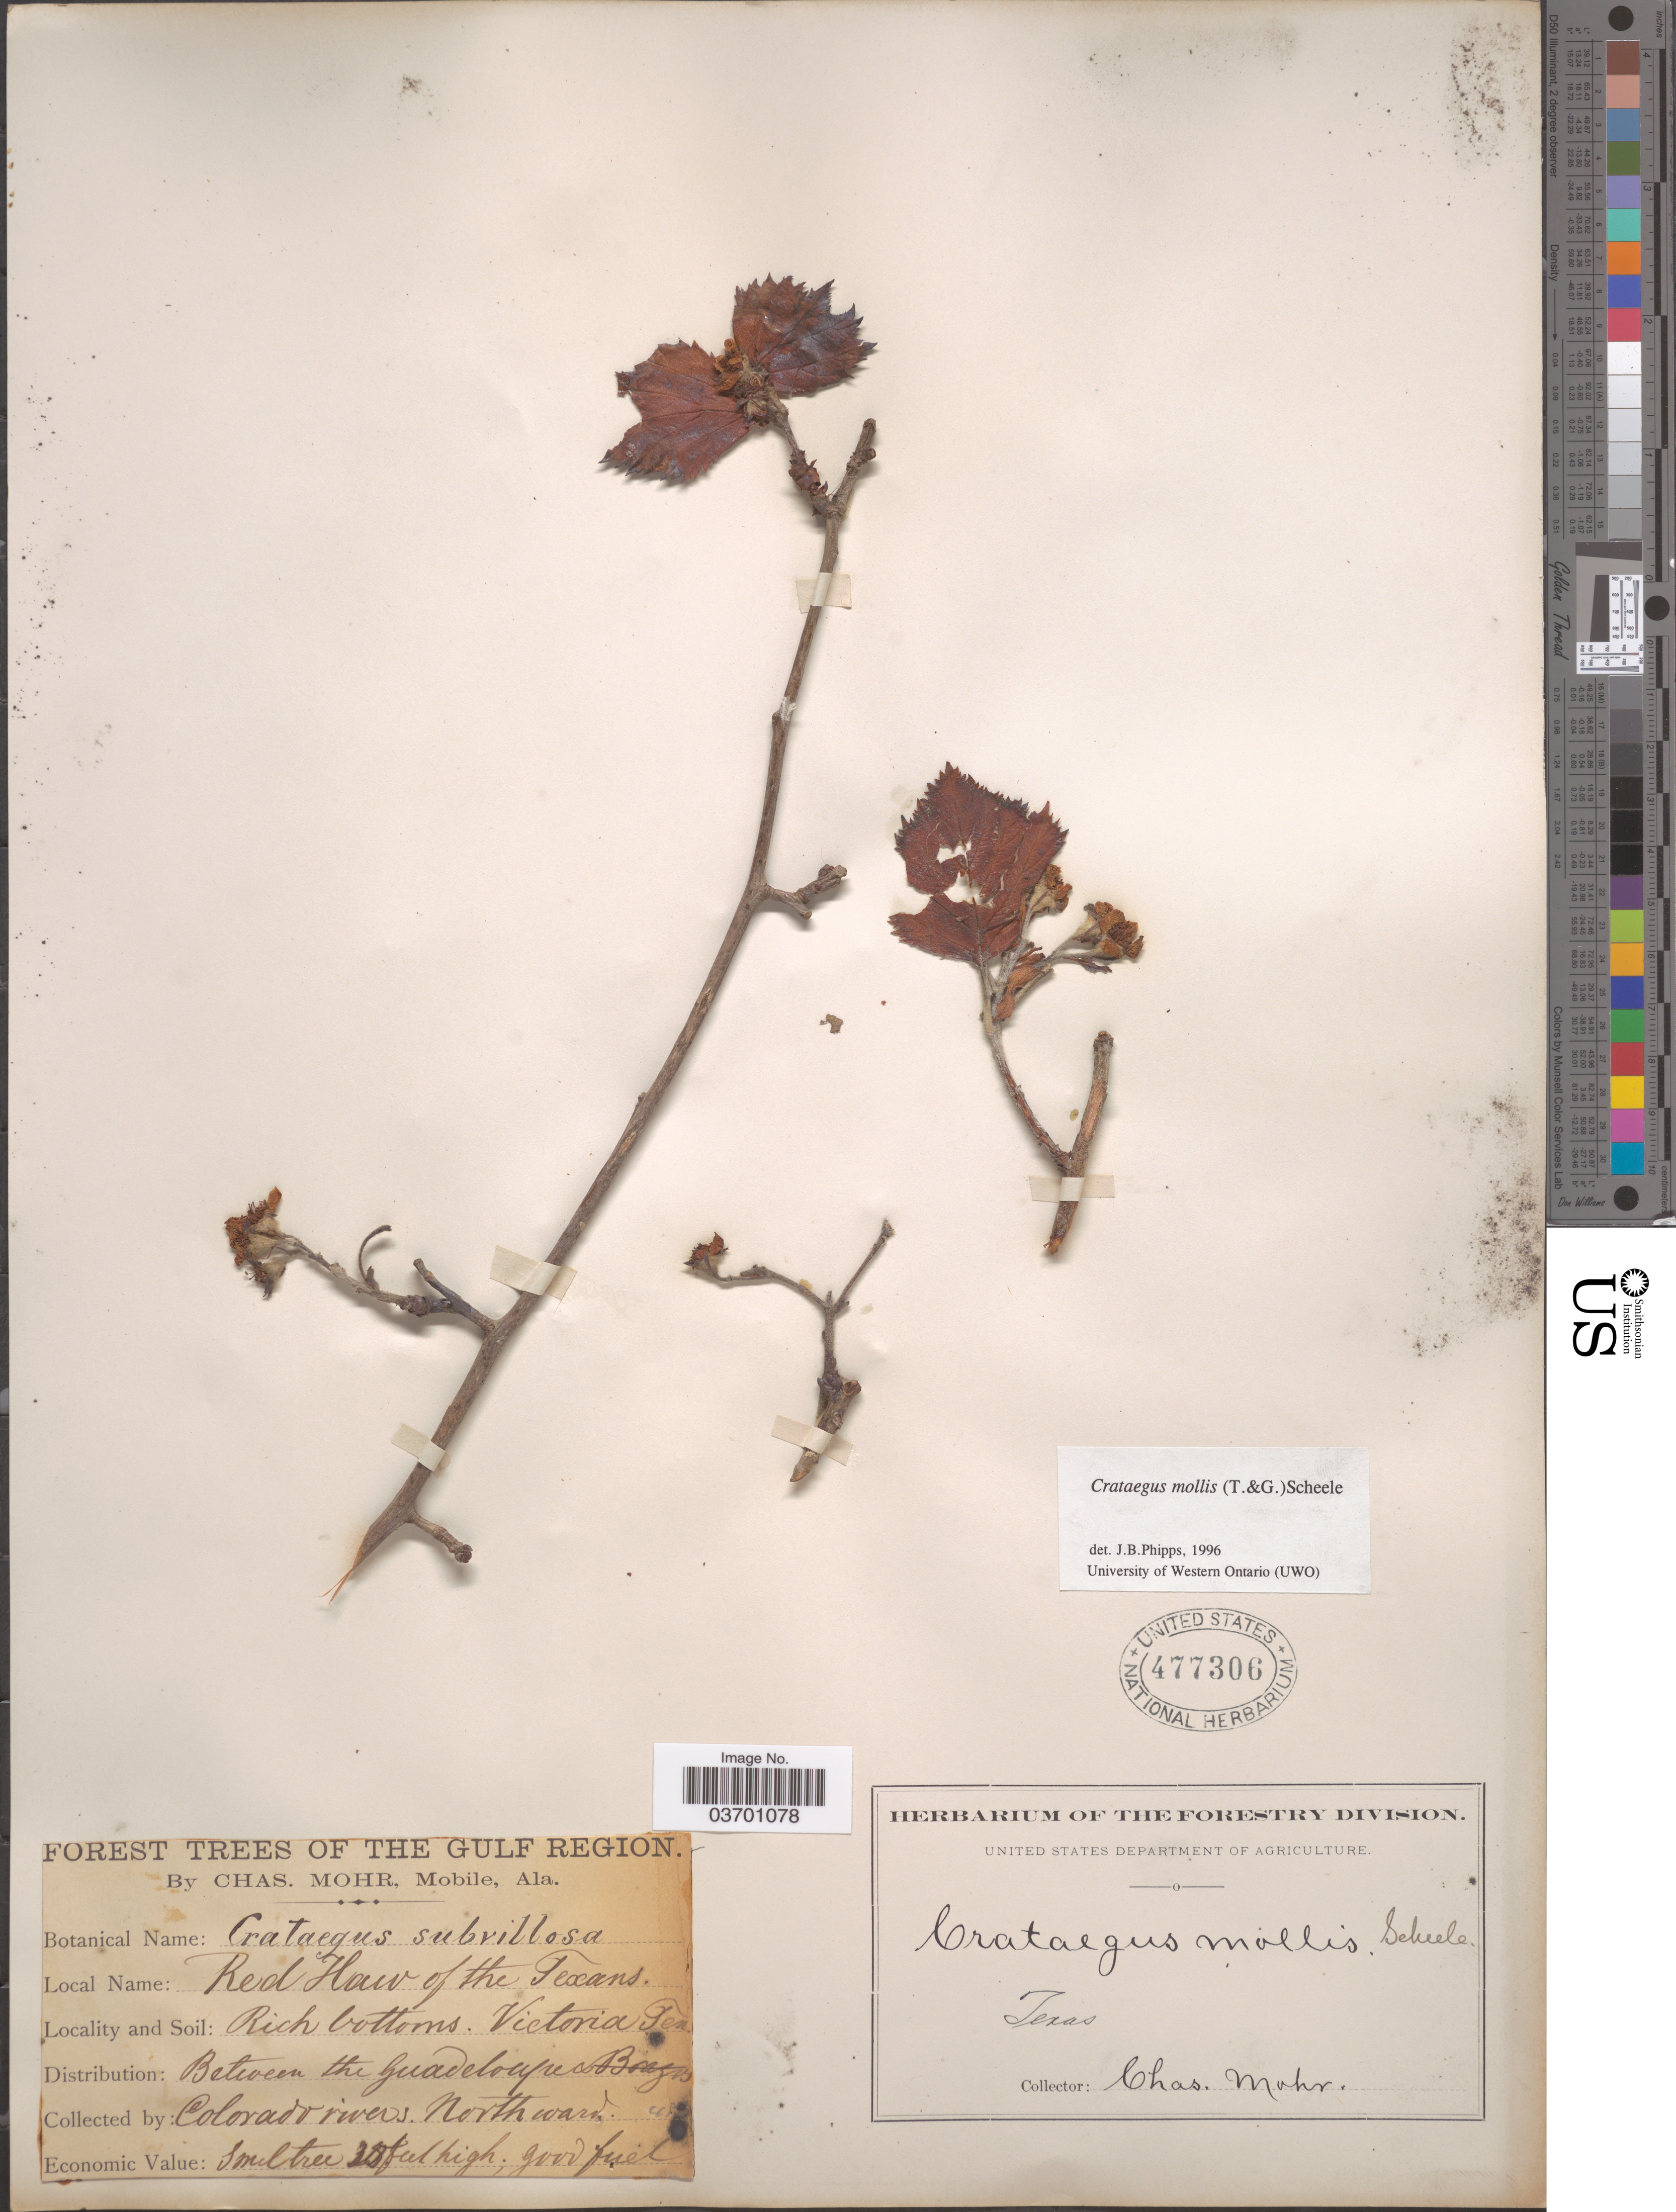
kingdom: Plantae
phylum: Tracheophyta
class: Magnoliopsida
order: Rosales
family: Rosaceae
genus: Crataegus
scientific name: Crataegus mollis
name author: (Torr. & A. Gray) Scheele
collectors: Mohr, C. T. (herbarium)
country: United States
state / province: Texas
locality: The Gulf Region. Victoria. Between the Guadaloupe & Colorado rivers.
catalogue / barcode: US 477306